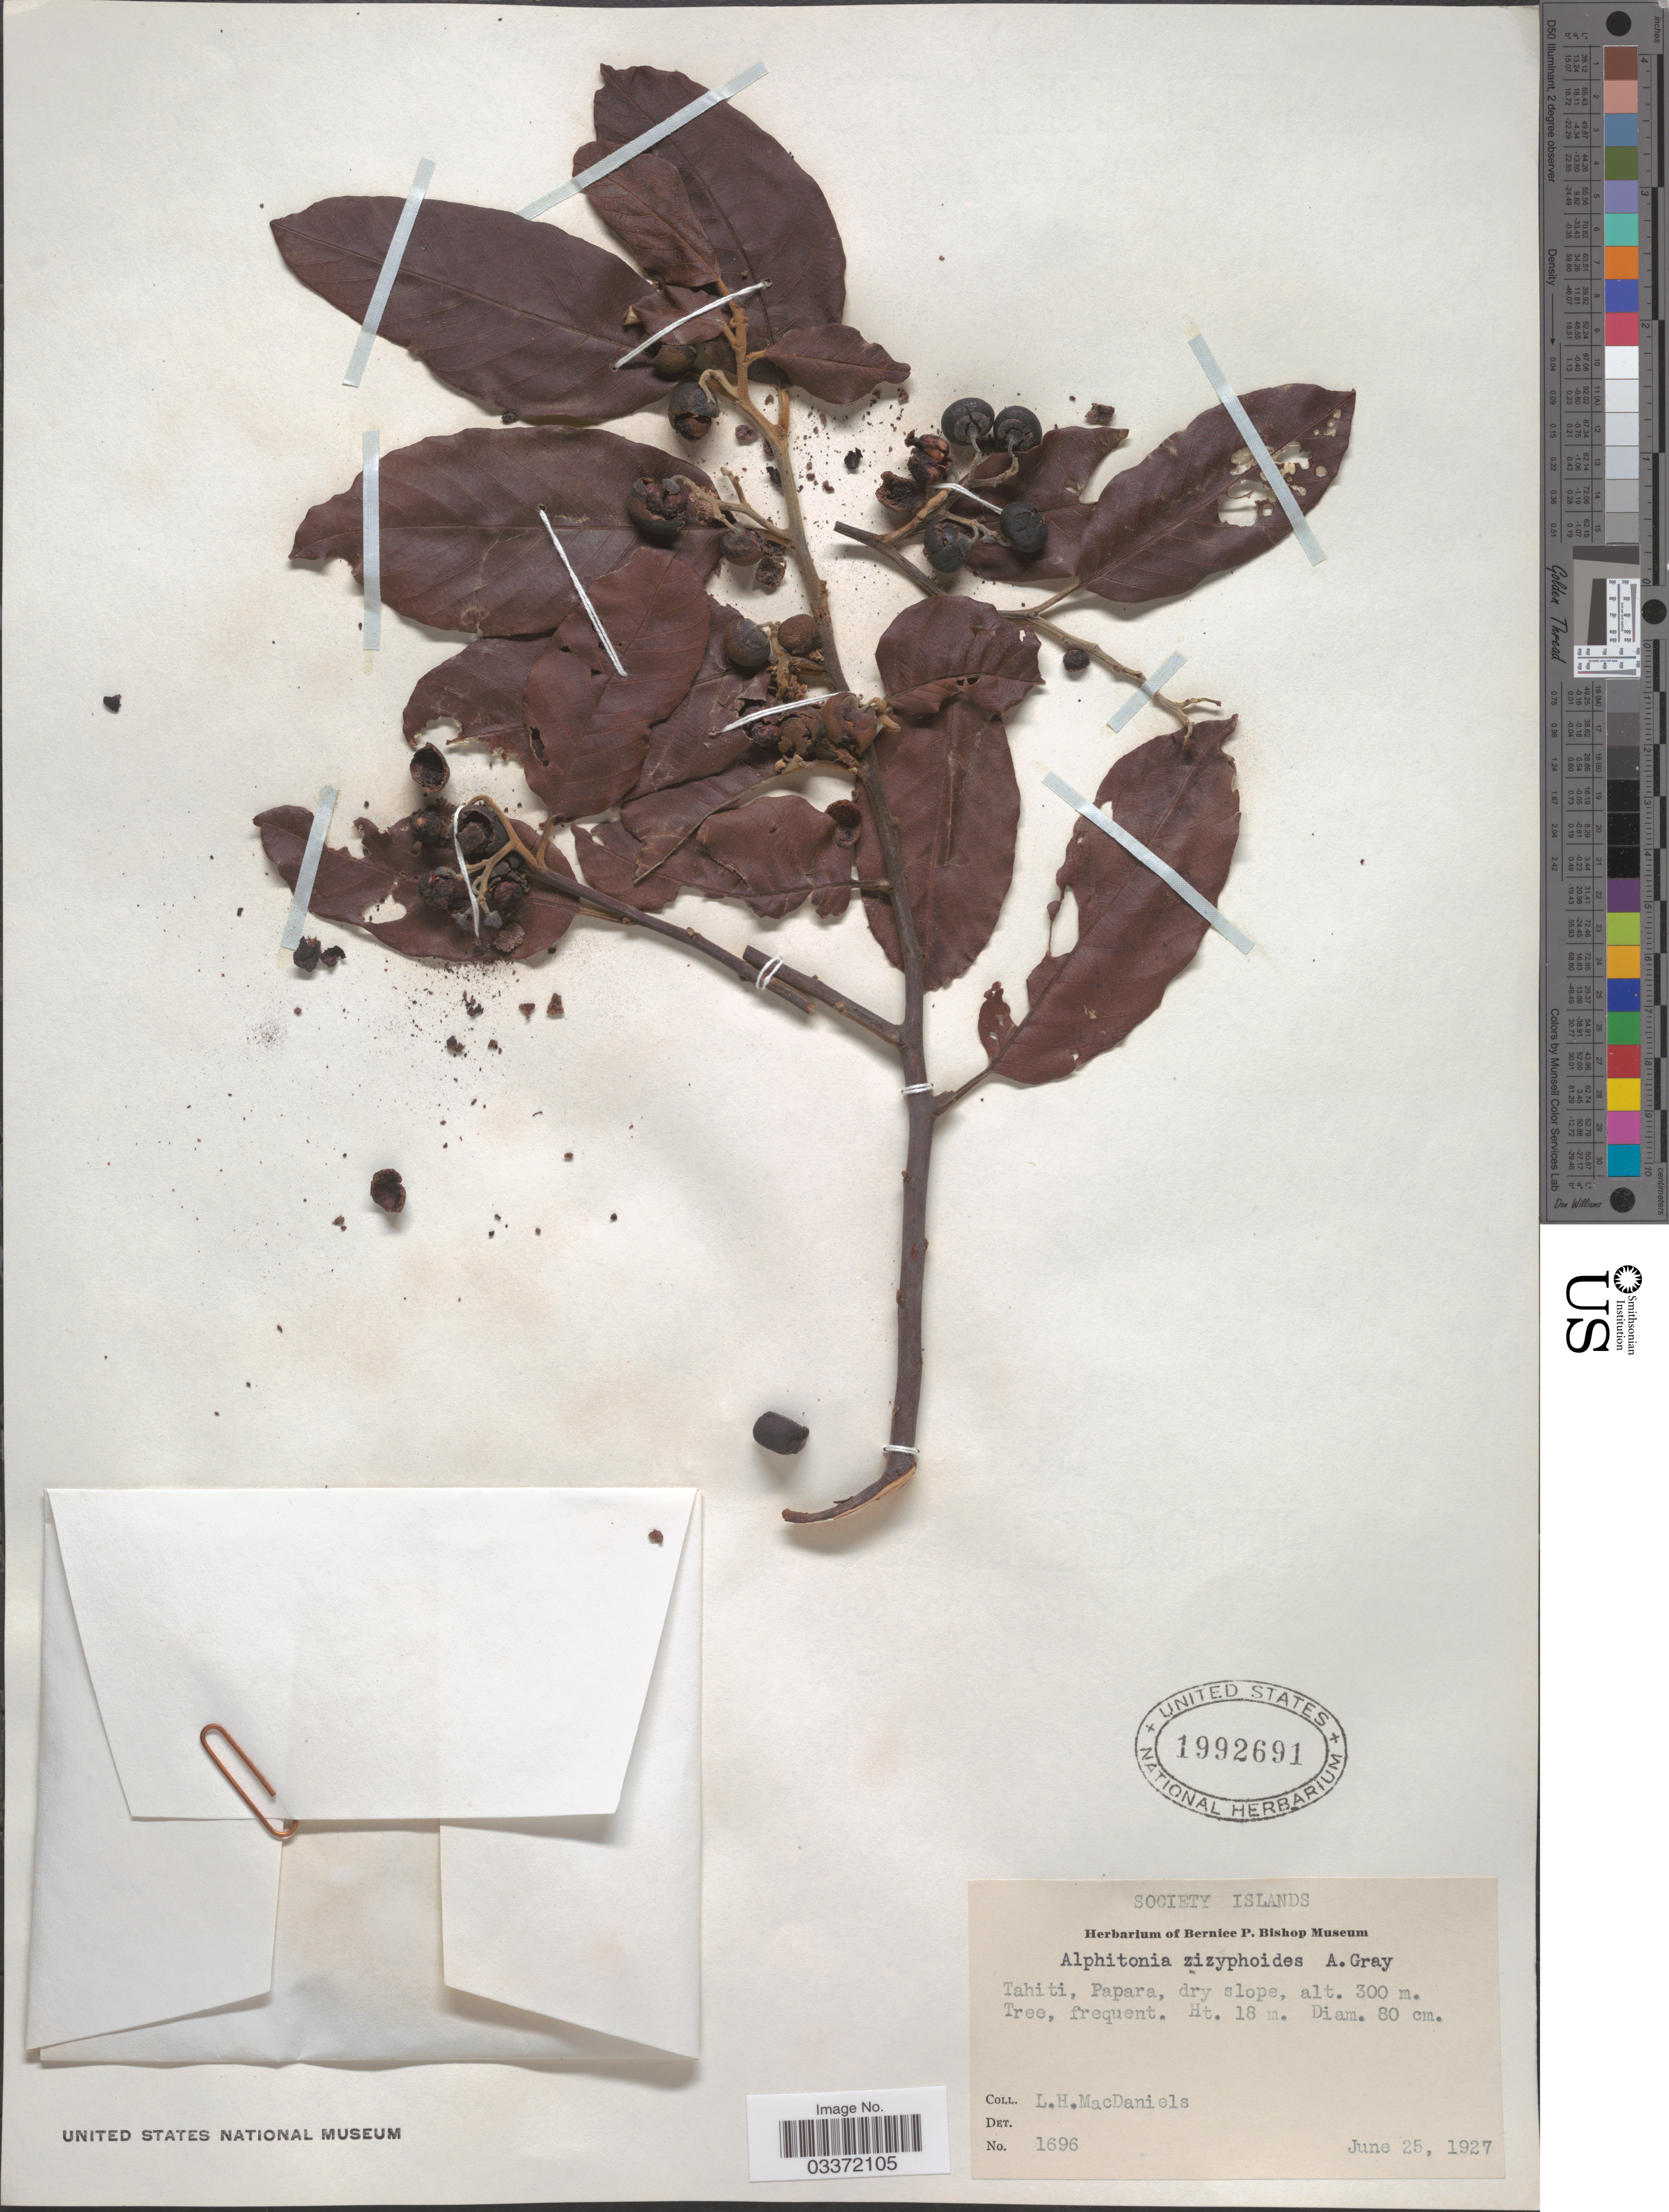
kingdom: Plantae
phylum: Tracheophyta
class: Magnoliopsida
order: Rosales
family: Rhamnaceae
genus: Alphitonia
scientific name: Alphitonia zizyphoides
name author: (Sol. ex Spreng.) A. Gray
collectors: L. McDaniels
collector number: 1696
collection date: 1927-06-25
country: French Polynesia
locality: Society Islands, Tahiti, Papara.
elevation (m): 300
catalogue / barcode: US 1992691